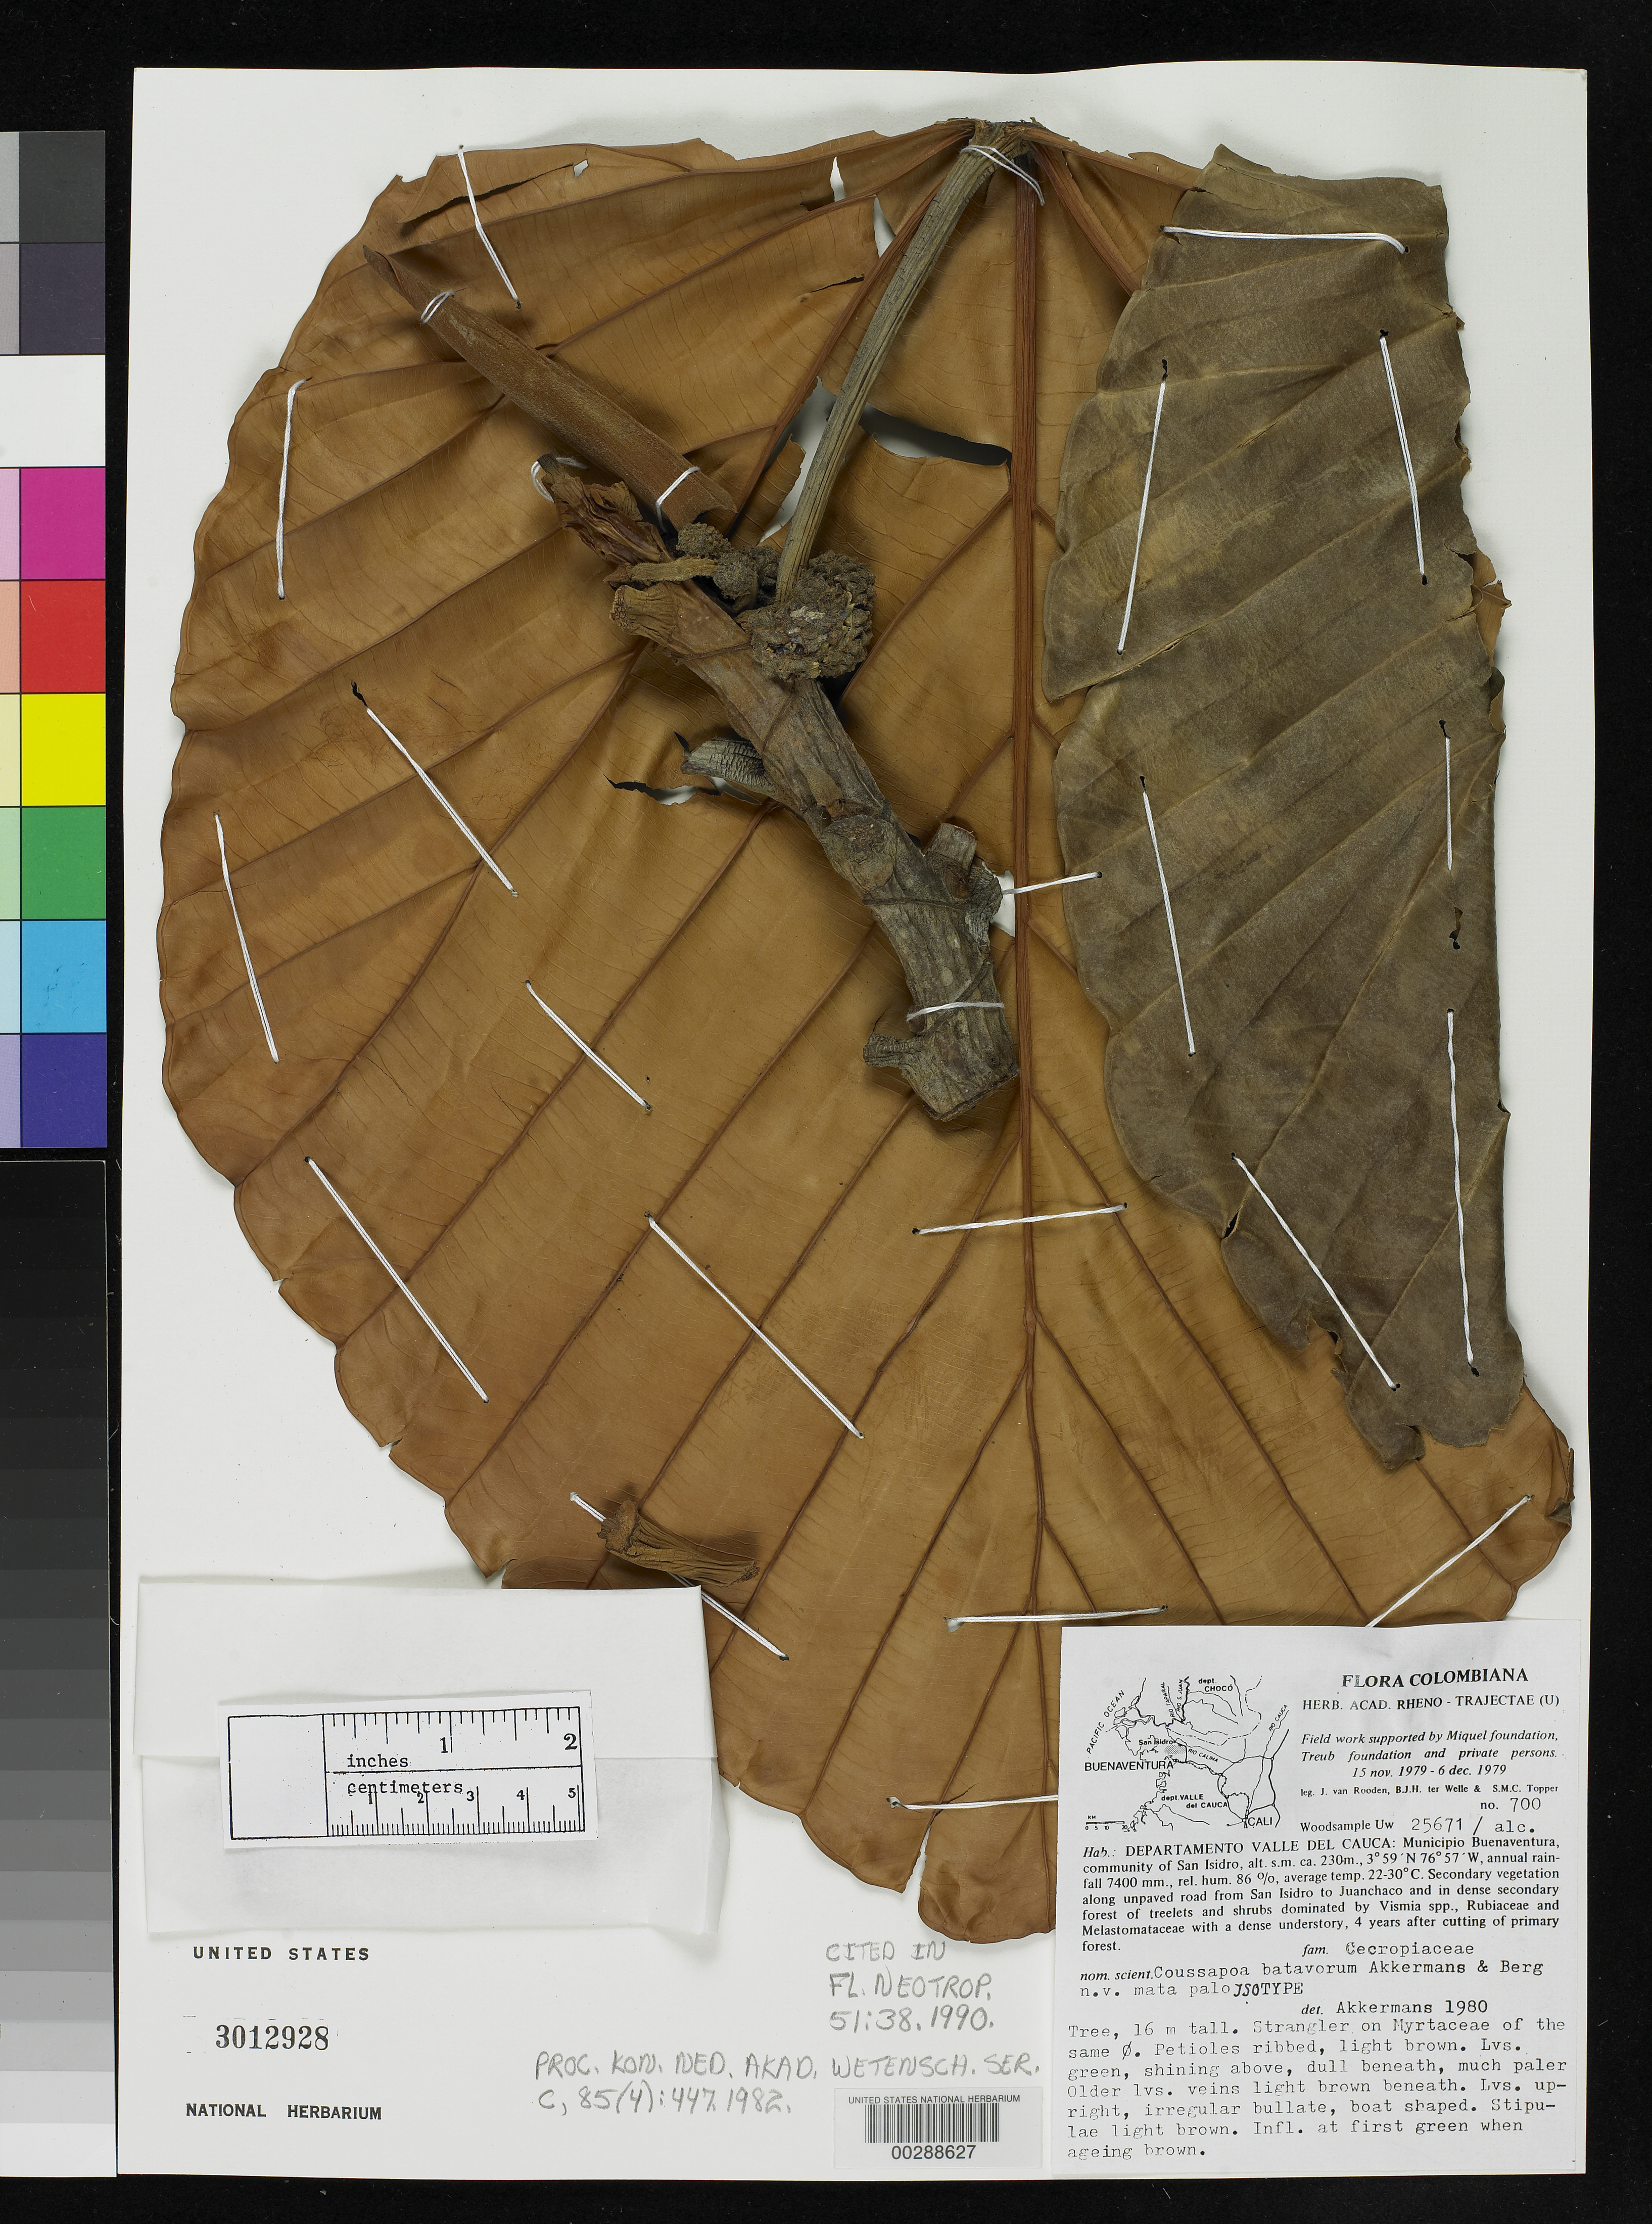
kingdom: Plantae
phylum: Tracheophyta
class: Magnoliopsida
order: Rosales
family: Urticaceae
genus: Coussapoa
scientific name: Coussapoa batavorum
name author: Akkermans & C.C. Berg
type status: Isotype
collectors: J. Van Rooden, B. Welle & S. Topper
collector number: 700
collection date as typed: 15 Nov 1979 to 06 Dec 1979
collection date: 1979-11-15/1979-12-06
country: Colombia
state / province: Valle del Cauca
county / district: Buenaventura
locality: San Isidro community.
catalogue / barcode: US 3012928